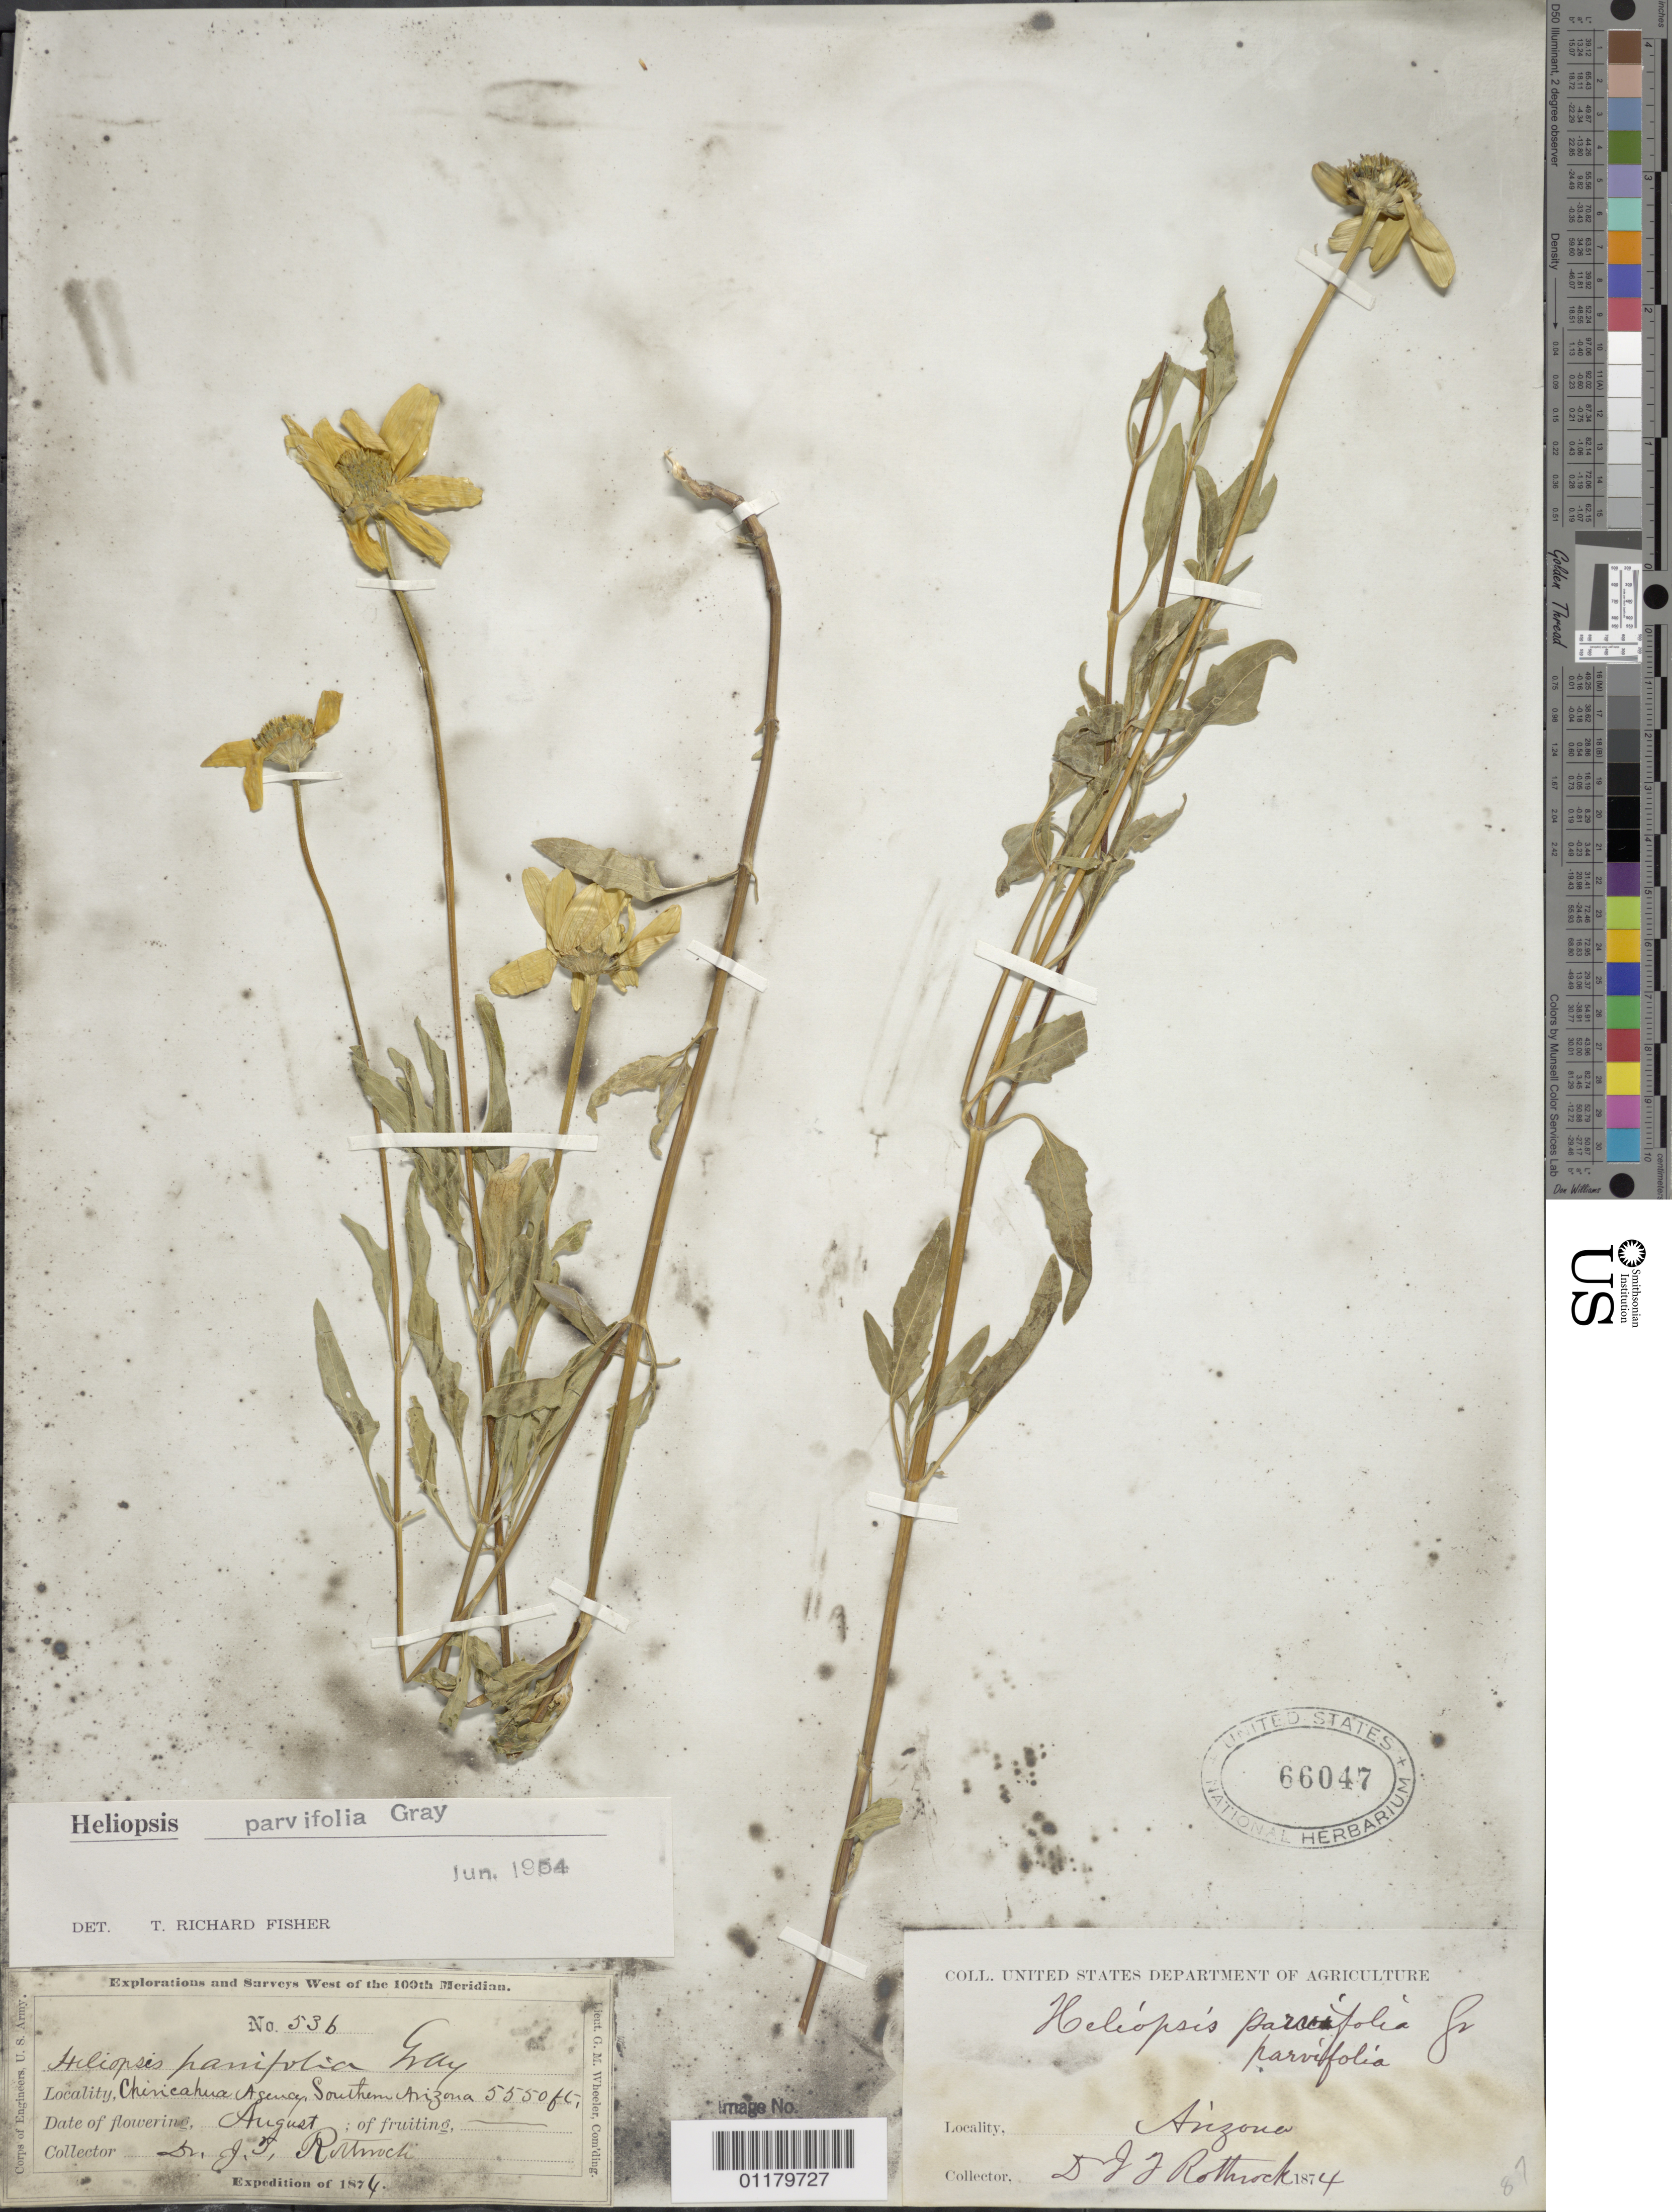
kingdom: Plantae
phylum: Tracheophyta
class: Magnoliopsida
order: Asterales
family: Asteraceae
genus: Heliopsis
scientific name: Heliopsis parvifolia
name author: A. Gray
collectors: J. T. Rothrock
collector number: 536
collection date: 1874-08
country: United States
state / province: Arizona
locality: Chiricahua Agency, Southern Arizona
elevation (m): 1692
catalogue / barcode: US 66047